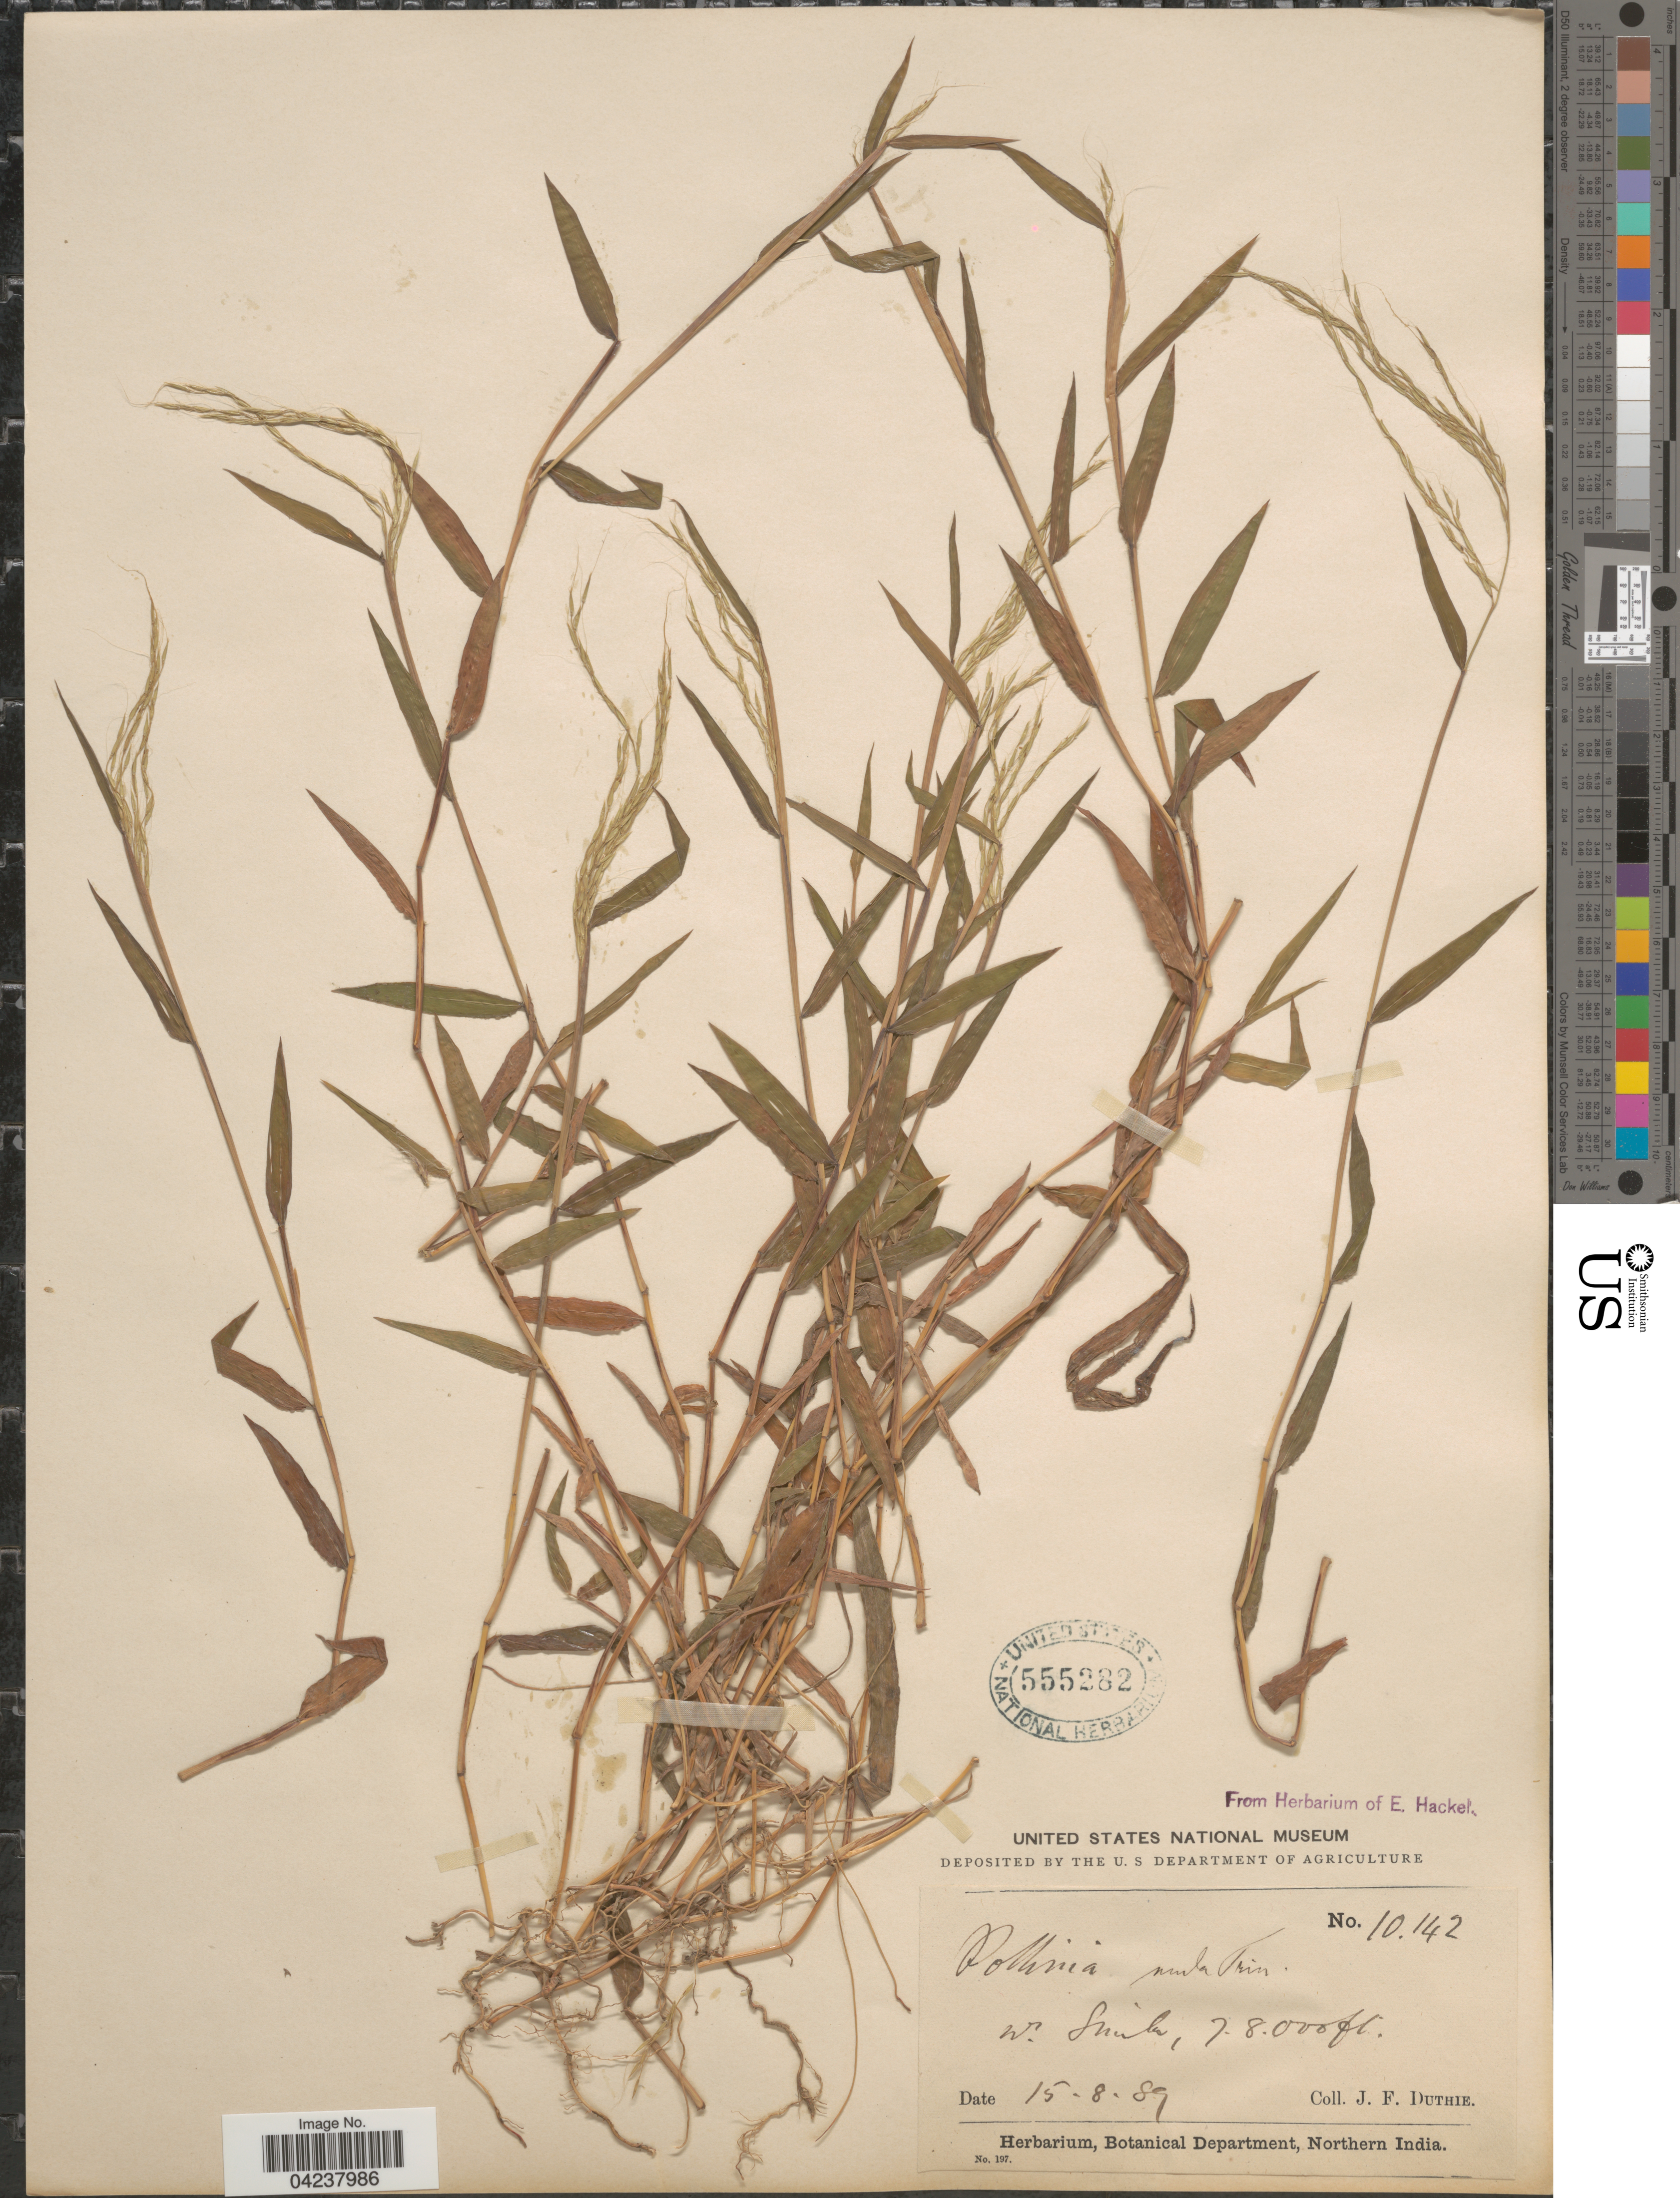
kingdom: Plantae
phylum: Tracheophyta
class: Liliopsida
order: Poales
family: Poaceae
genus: Microstegium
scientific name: Microstegium nudum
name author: (Trin.) A. Camus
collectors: J. F. Duthie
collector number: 10142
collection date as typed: Transcribed d/m/y: 15/8/89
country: India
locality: W. Simla.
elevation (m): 2134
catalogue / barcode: US 555282